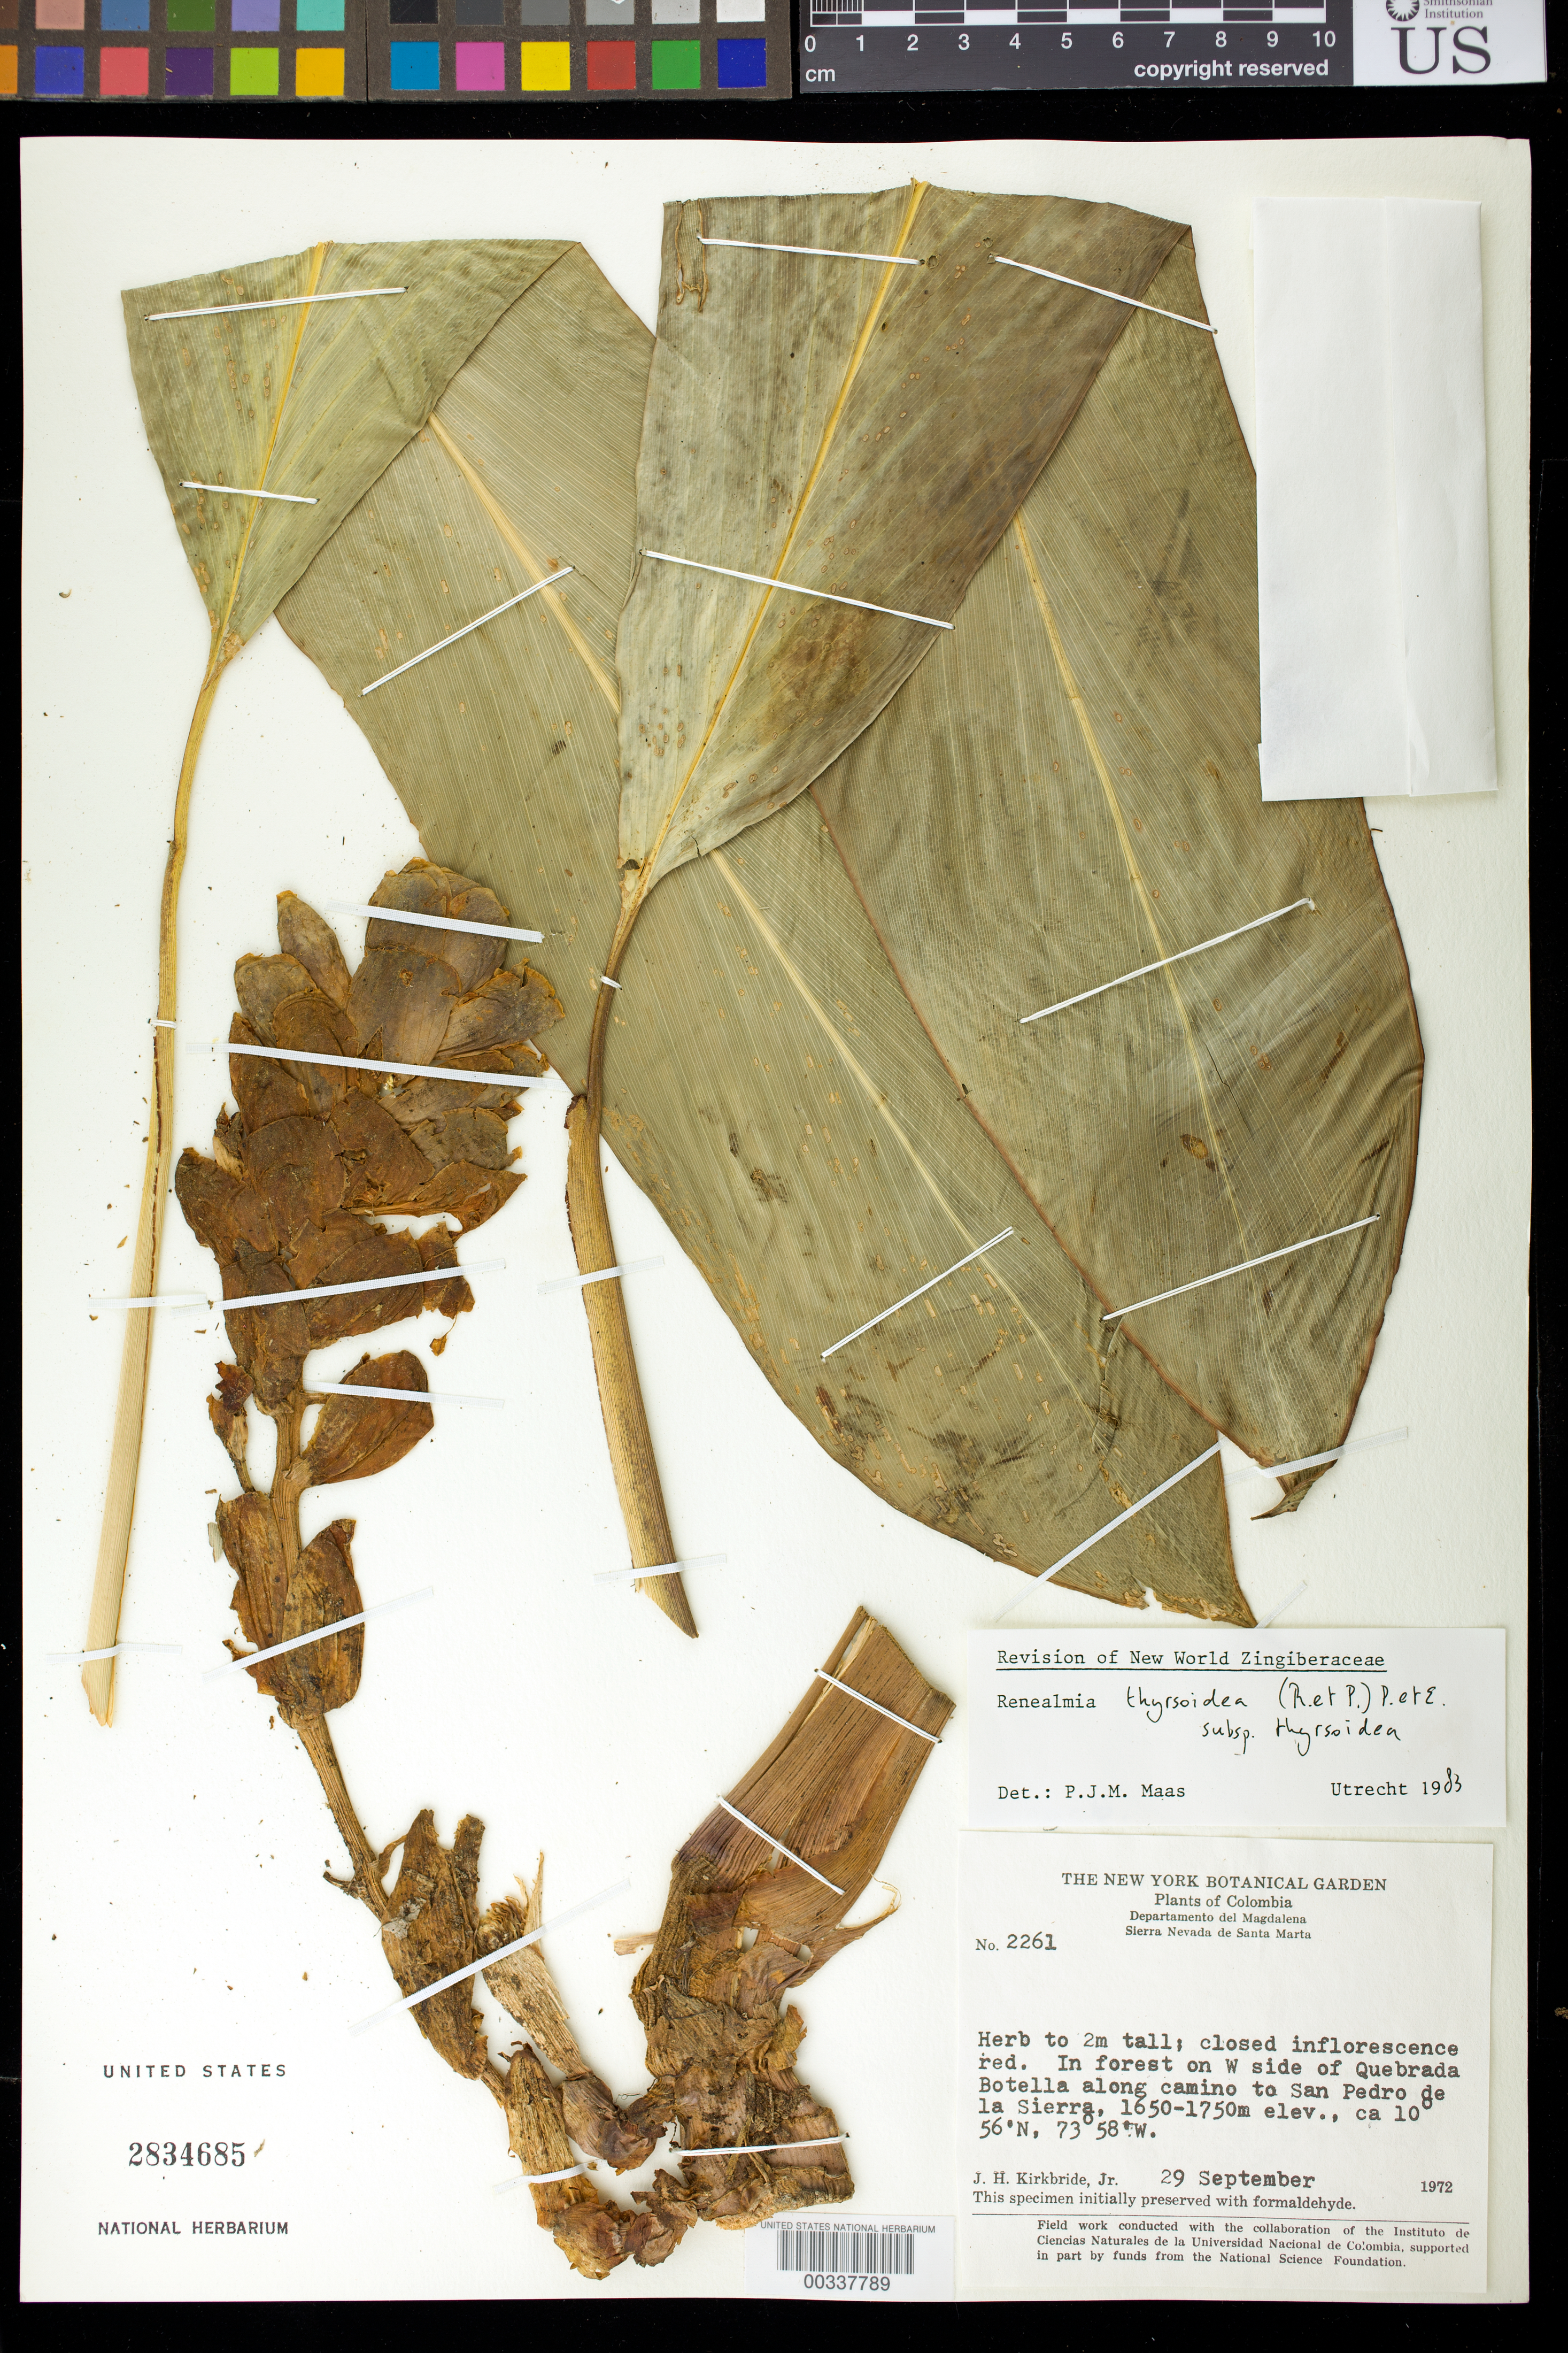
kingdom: Plantae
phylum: Tracheophyta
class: Liliopsida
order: Zingiberales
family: Zingiberaceae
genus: Renealmia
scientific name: Renealmia thyrsoidea subsp. thyrsoidea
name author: (Ruiz & Pav.) Poepp. & Endl.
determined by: Maas, Paul J. M.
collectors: J. H. Kirkbride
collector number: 2261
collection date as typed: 29 Sep 1972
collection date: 1972-09-29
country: Colombia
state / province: Magdalena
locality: Sierra Nevada de Santa Marta, in forest on w side of Quebrada Botella along Camino to San Pedro de La Sierra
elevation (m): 1650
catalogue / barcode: US 2834685